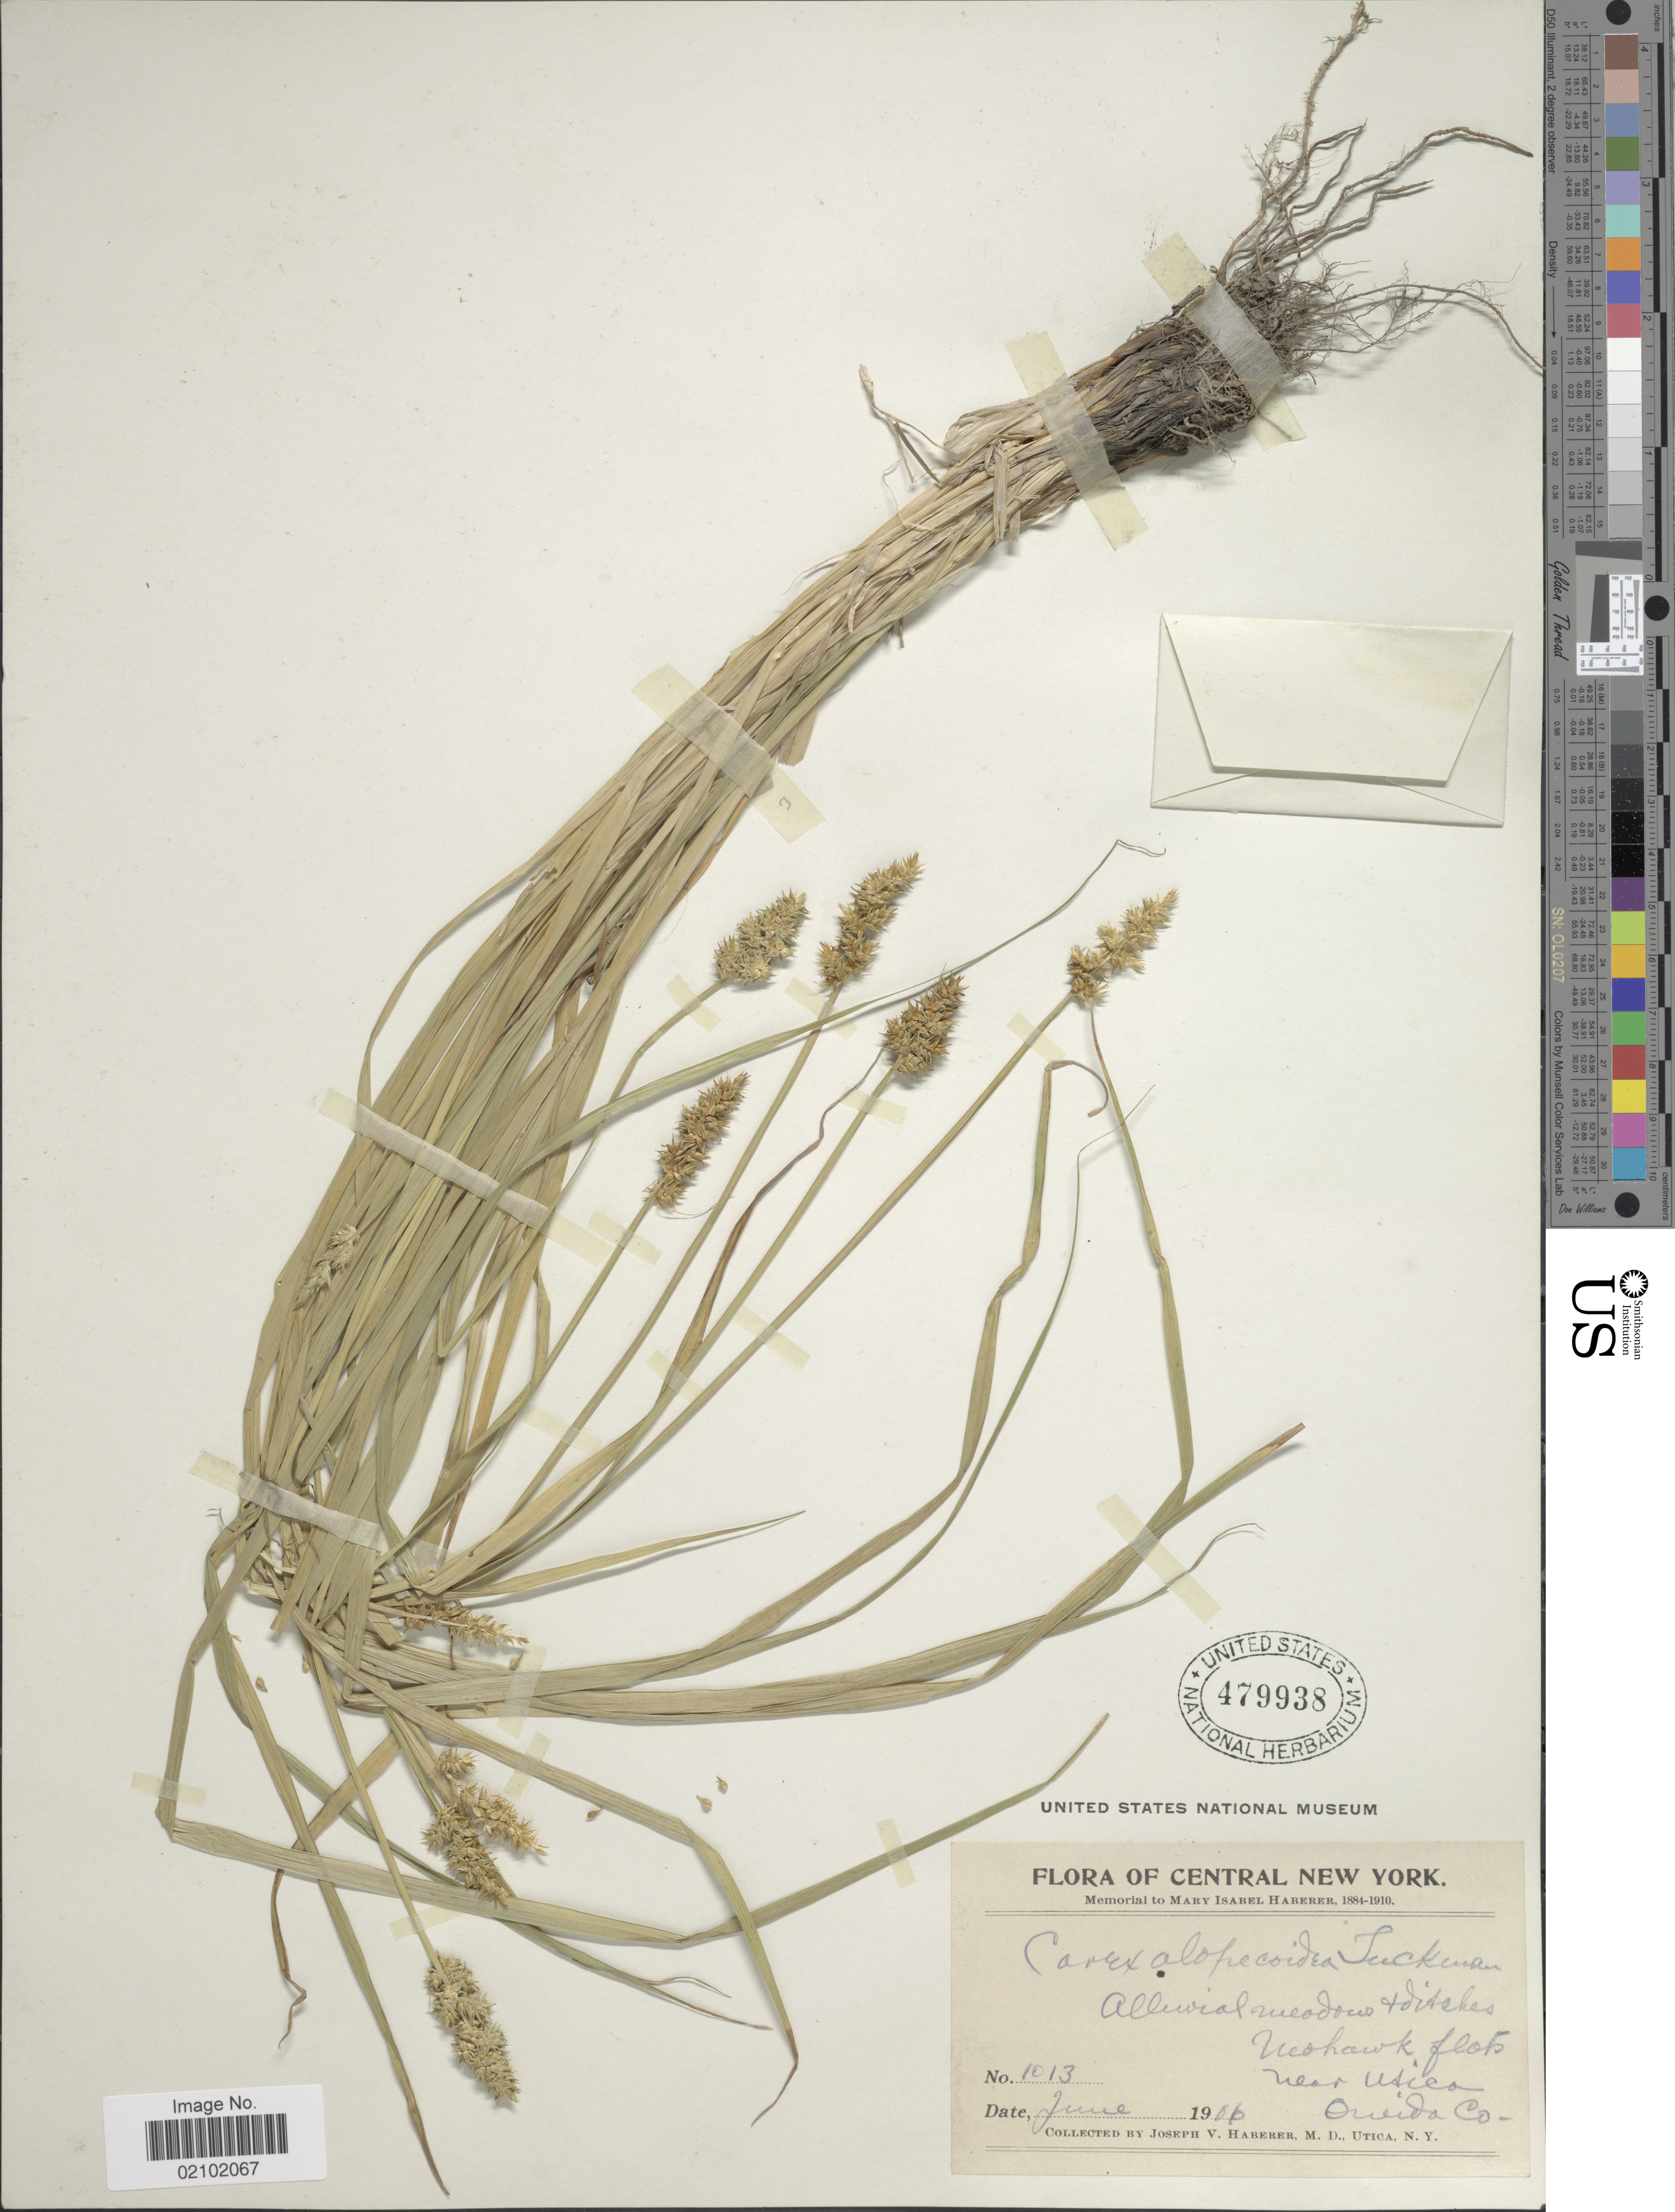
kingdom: Plantae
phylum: Tracheophyta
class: Liliopsida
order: Poales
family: Cyperaceae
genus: Carex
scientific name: Carex alopecoidea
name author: Tuck.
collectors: J. V. Haberer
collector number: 1013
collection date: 1906-06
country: United States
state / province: New York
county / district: Oneida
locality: Central New York. Neohawk flats, near Utica. Oneida Co.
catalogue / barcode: US 479938